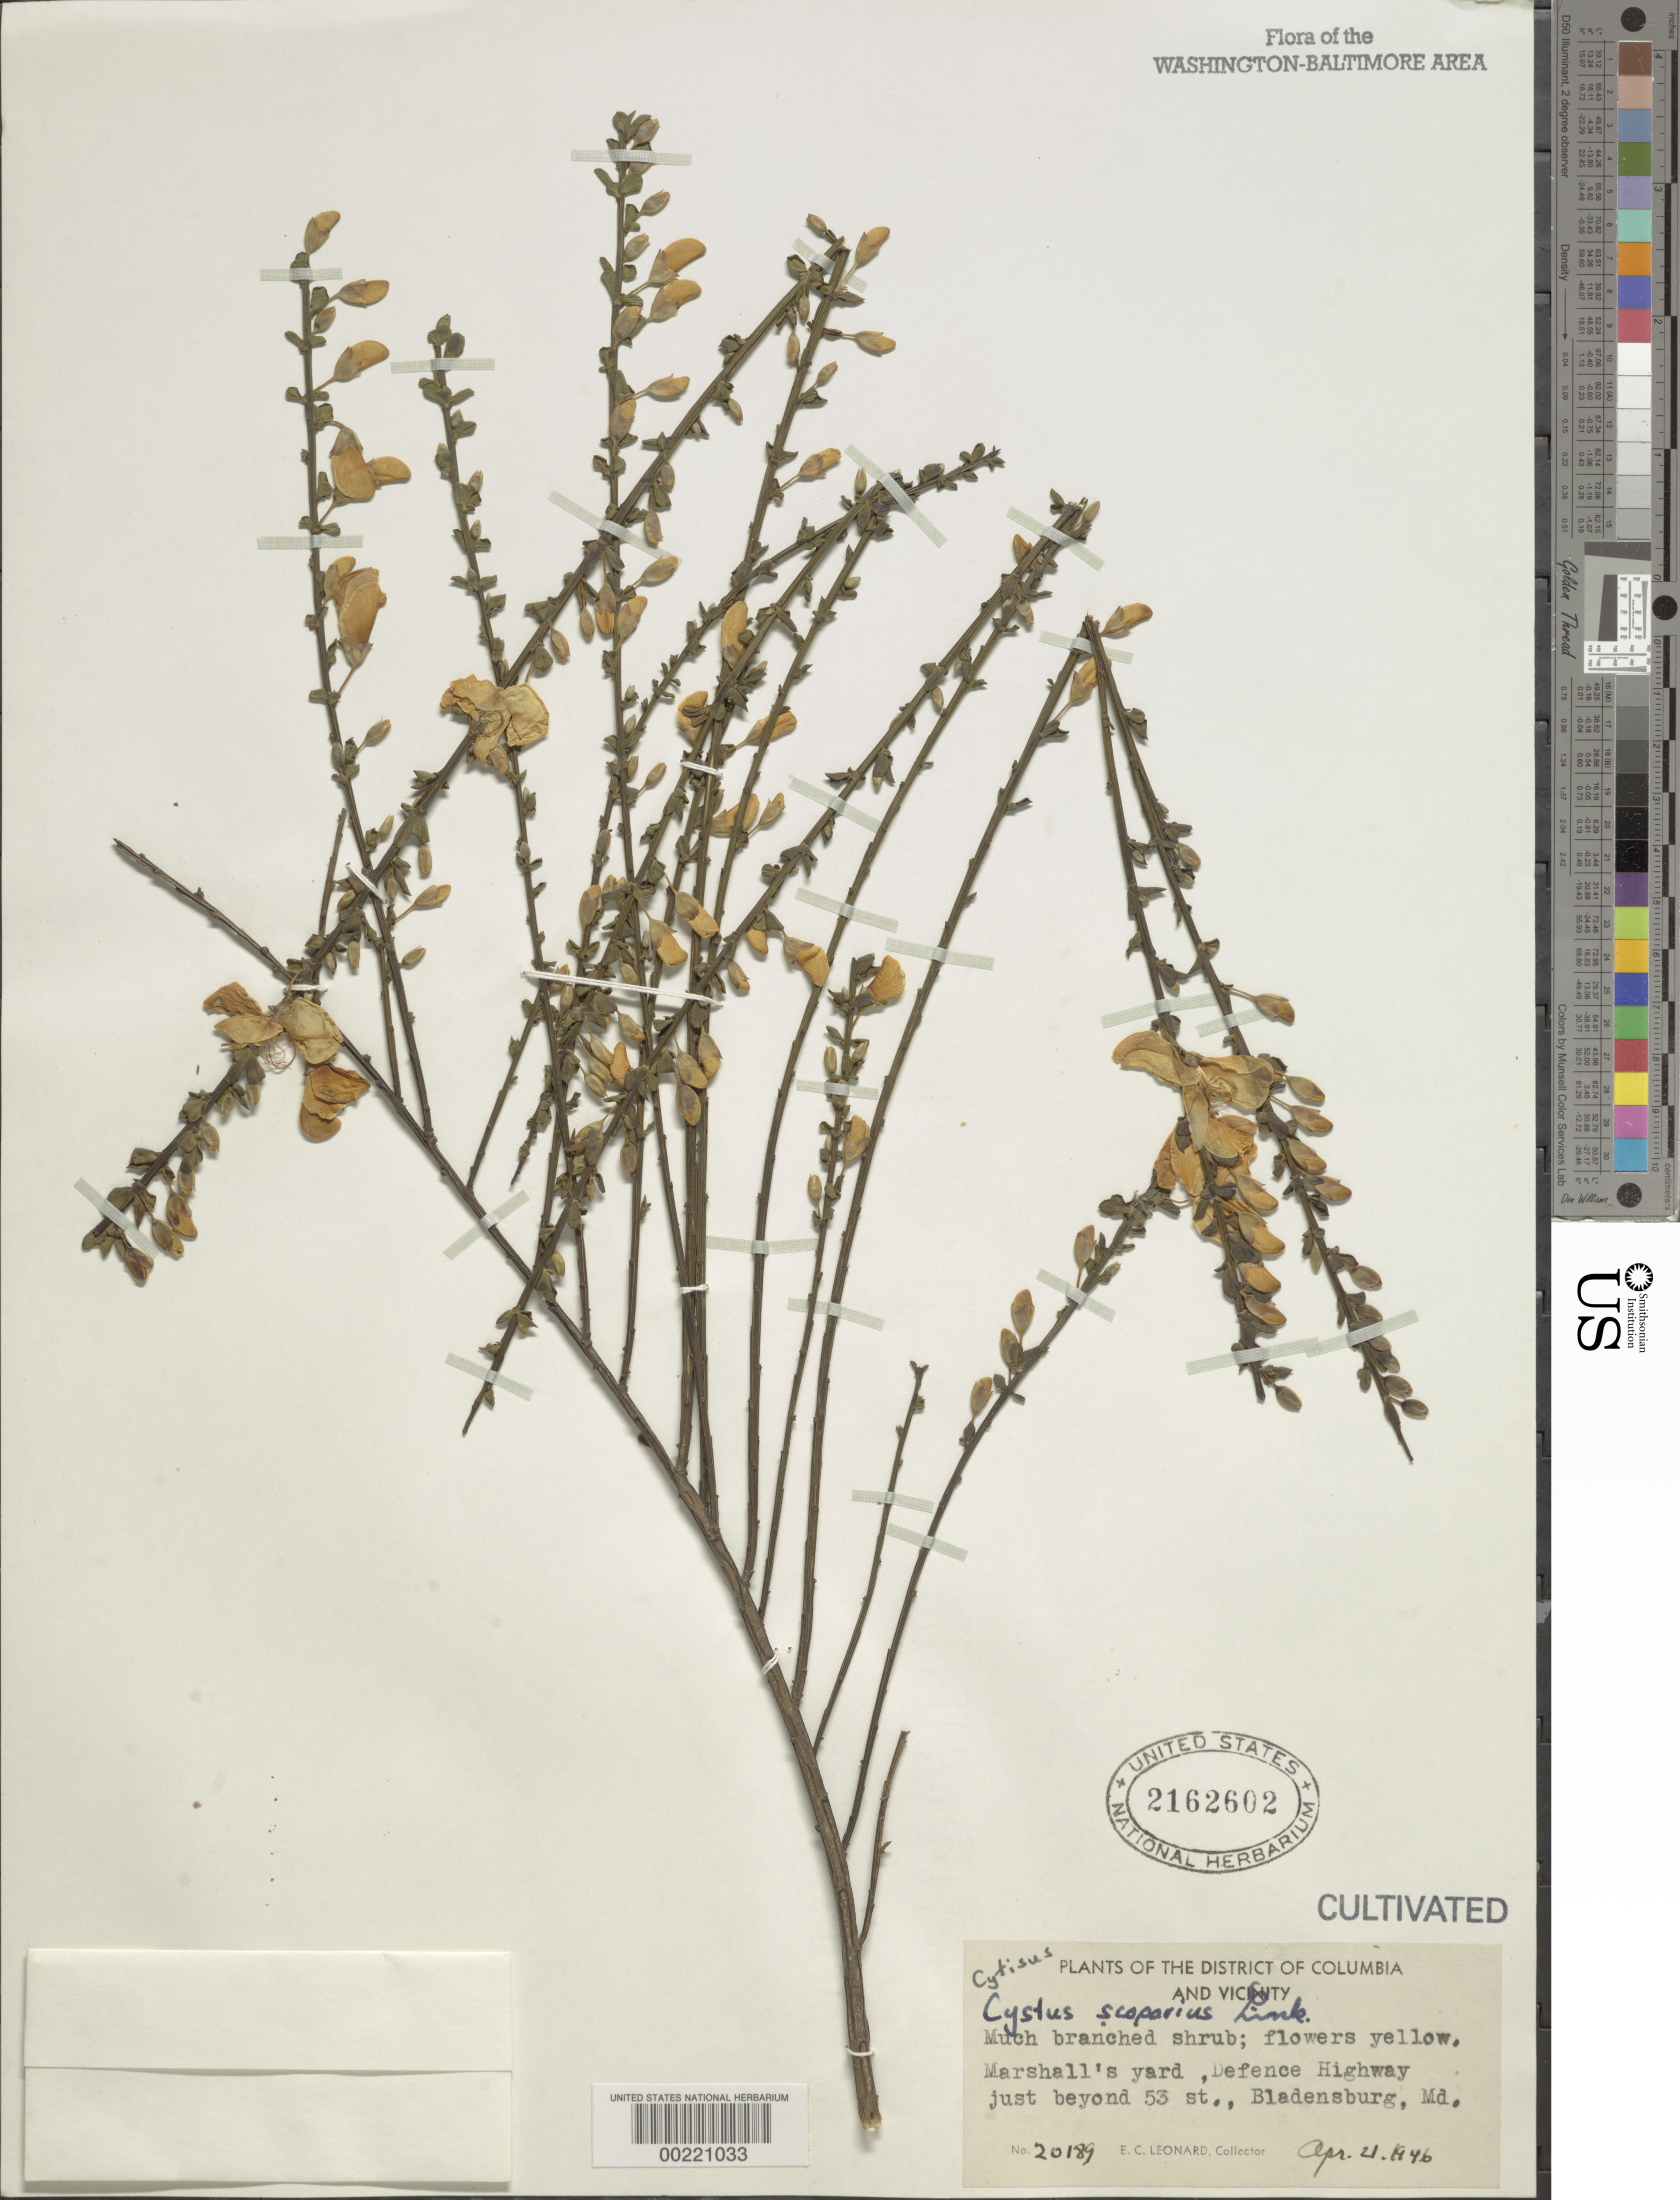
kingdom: Plantae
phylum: Tracheophyta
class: Magnoliopsida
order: Fabales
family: Fabaceae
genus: Cytisus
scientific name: Cytisus sp.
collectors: E. C. Leonard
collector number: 20189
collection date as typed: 21 Apr 1946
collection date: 1946-04-21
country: United States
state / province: Maryland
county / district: Prince George's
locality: Bladensburg, Marshall's Yard, Defence Highway, just beyond 53 St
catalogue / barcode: US 2162602